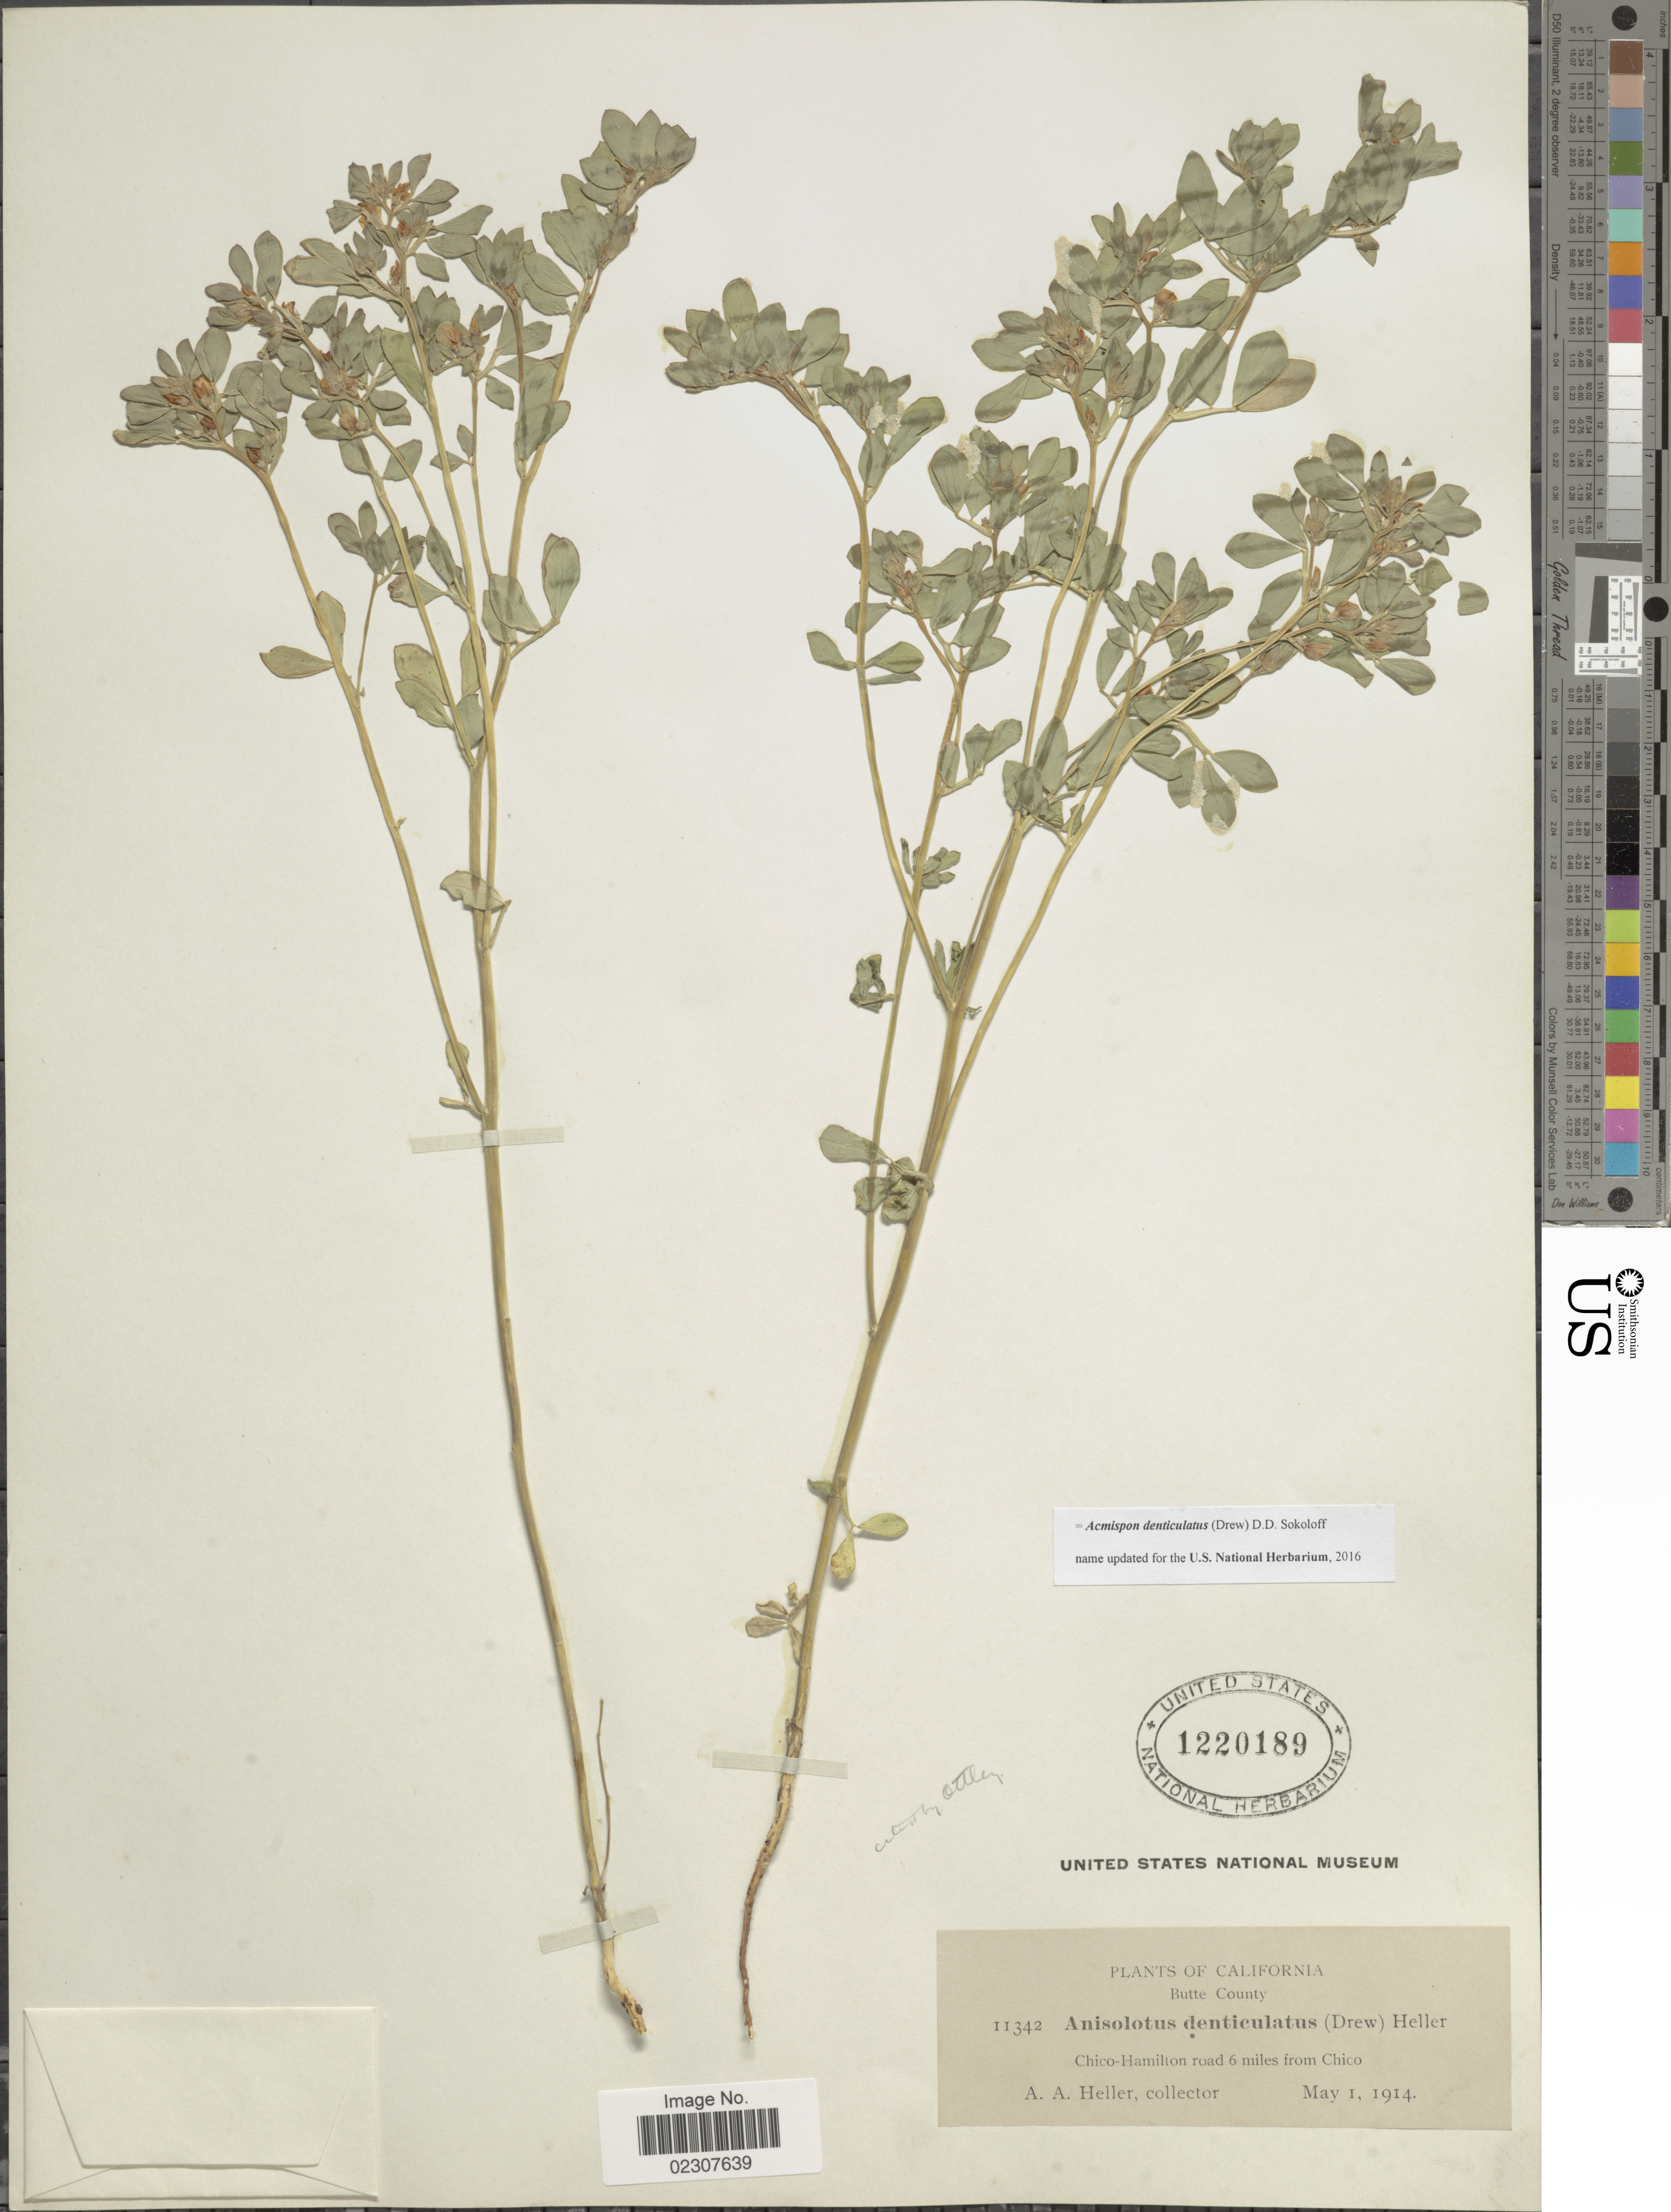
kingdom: Plantae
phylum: Tracheophyta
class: Magnoliopsida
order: Fabales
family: Fabaceae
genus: Acmispon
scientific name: Acmispon denticulatus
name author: (Drew) D.D. Sokoloff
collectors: A. A. Heller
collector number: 11342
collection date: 1914-05-01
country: United States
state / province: California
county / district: Butte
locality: Butte County, Chico-Hamilton road 6 miles from Chico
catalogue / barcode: US 1220189